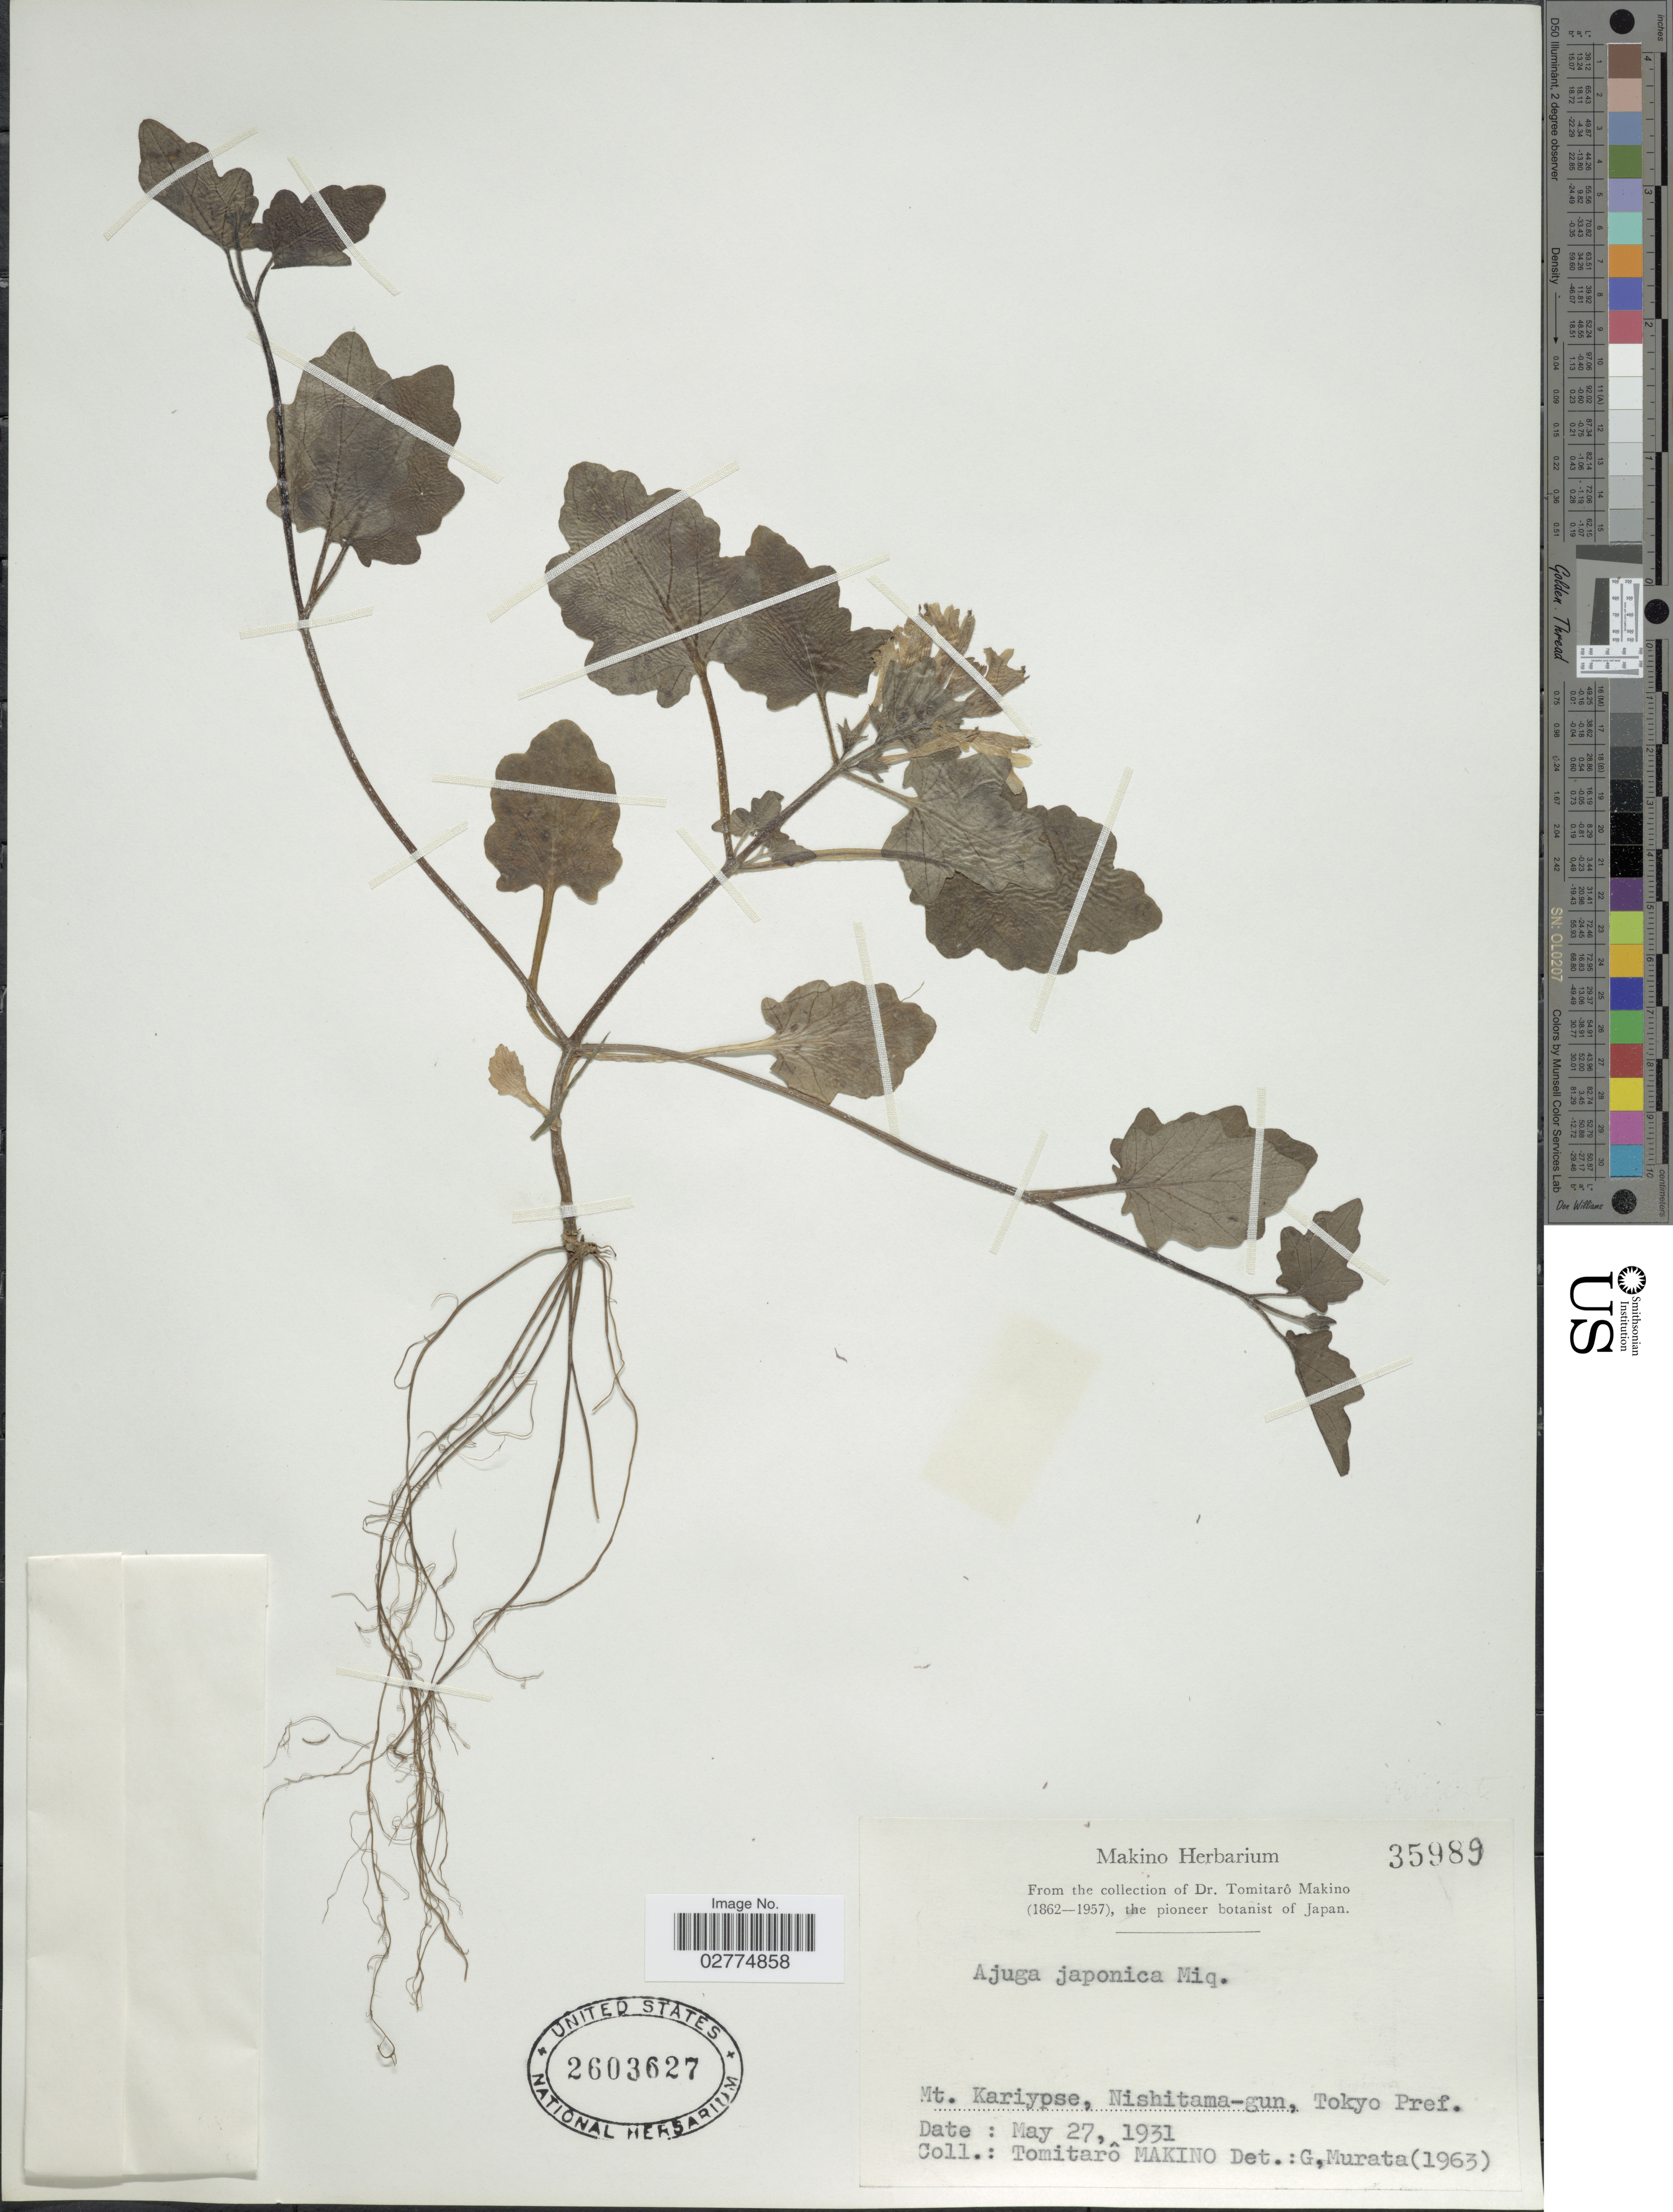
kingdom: Plantae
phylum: Tracheophyta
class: Magnoliopsida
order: Lamiales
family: Lamiaceae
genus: Ajuga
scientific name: Ajuga japonica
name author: Miq.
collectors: T. Makino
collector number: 35989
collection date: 1931-05-27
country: Japan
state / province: Tokyo, Federal City of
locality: Mt. Kariypse, Nishitama-gun, Tokyo Pref.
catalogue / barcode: US 2603627